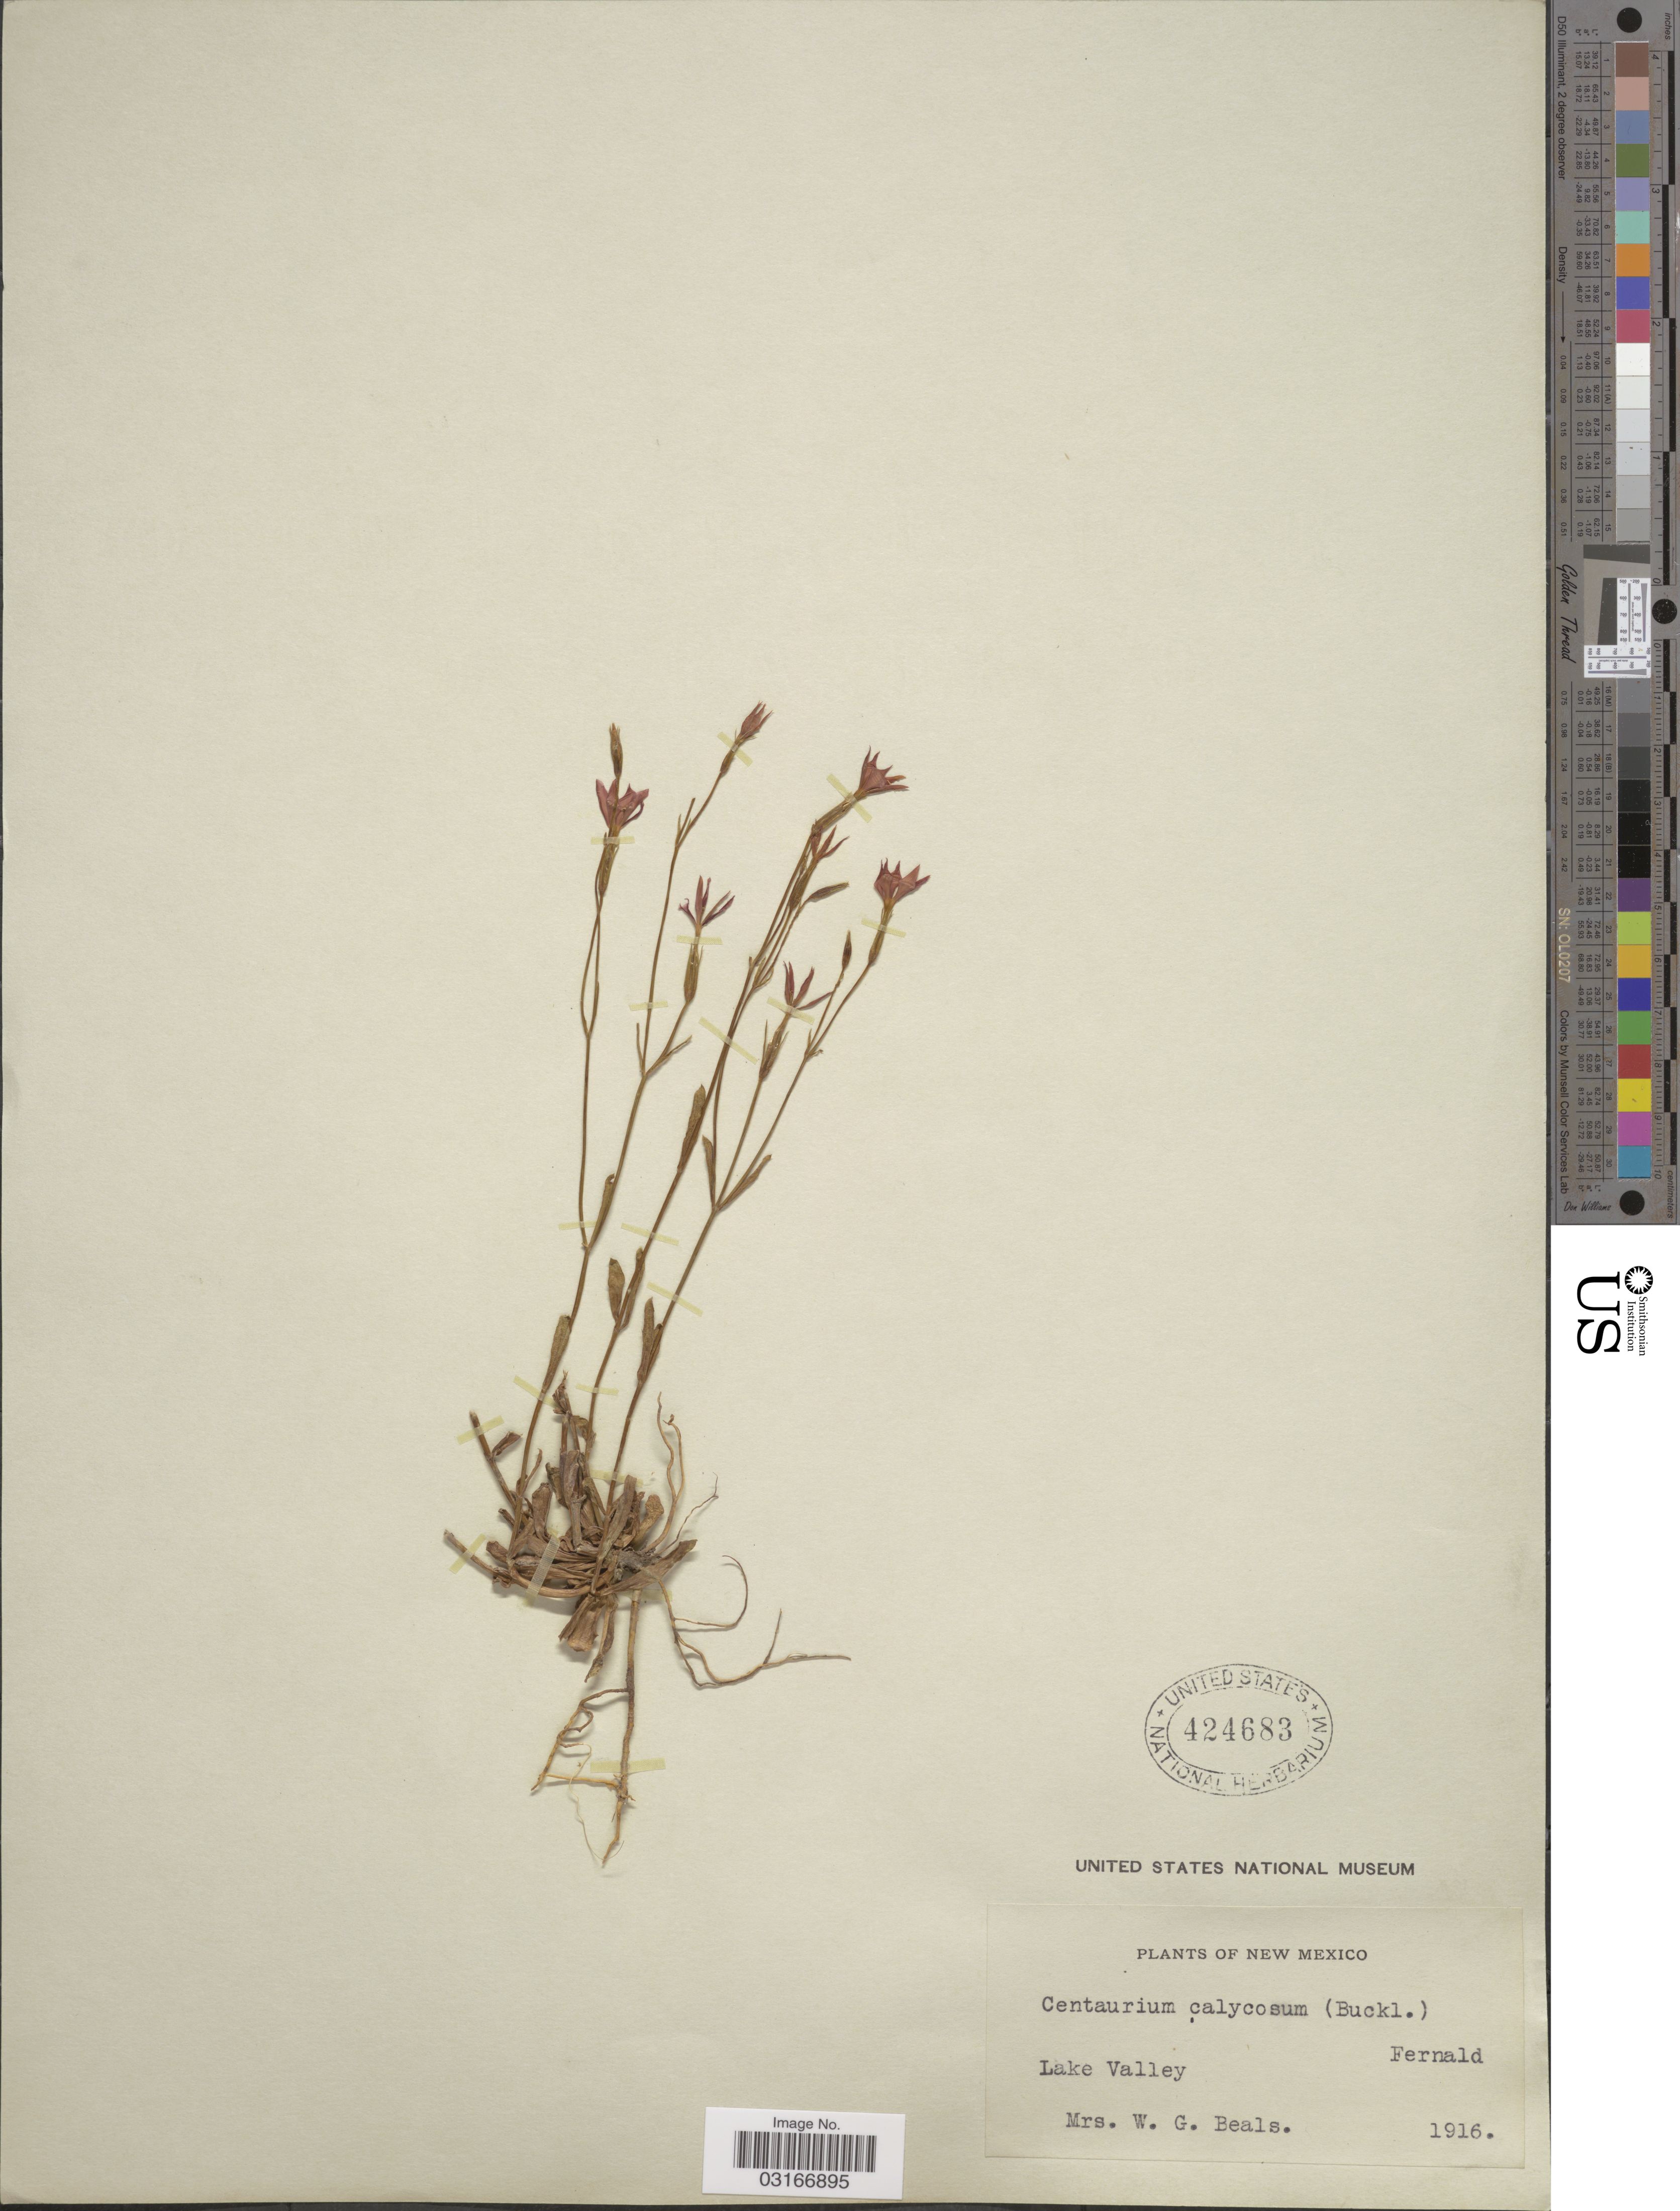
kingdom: Plantae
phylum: Tracheophyta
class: Magnoliopsida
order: Gentianales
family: Gentianaceae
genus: Centaurium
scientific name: Centaurium calycosum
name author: (Buckley) Buckley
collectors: Mrs. W. G. Beals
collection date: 1916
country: United States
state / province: New Mexico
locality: Lake Valley.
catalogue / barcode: US 424683